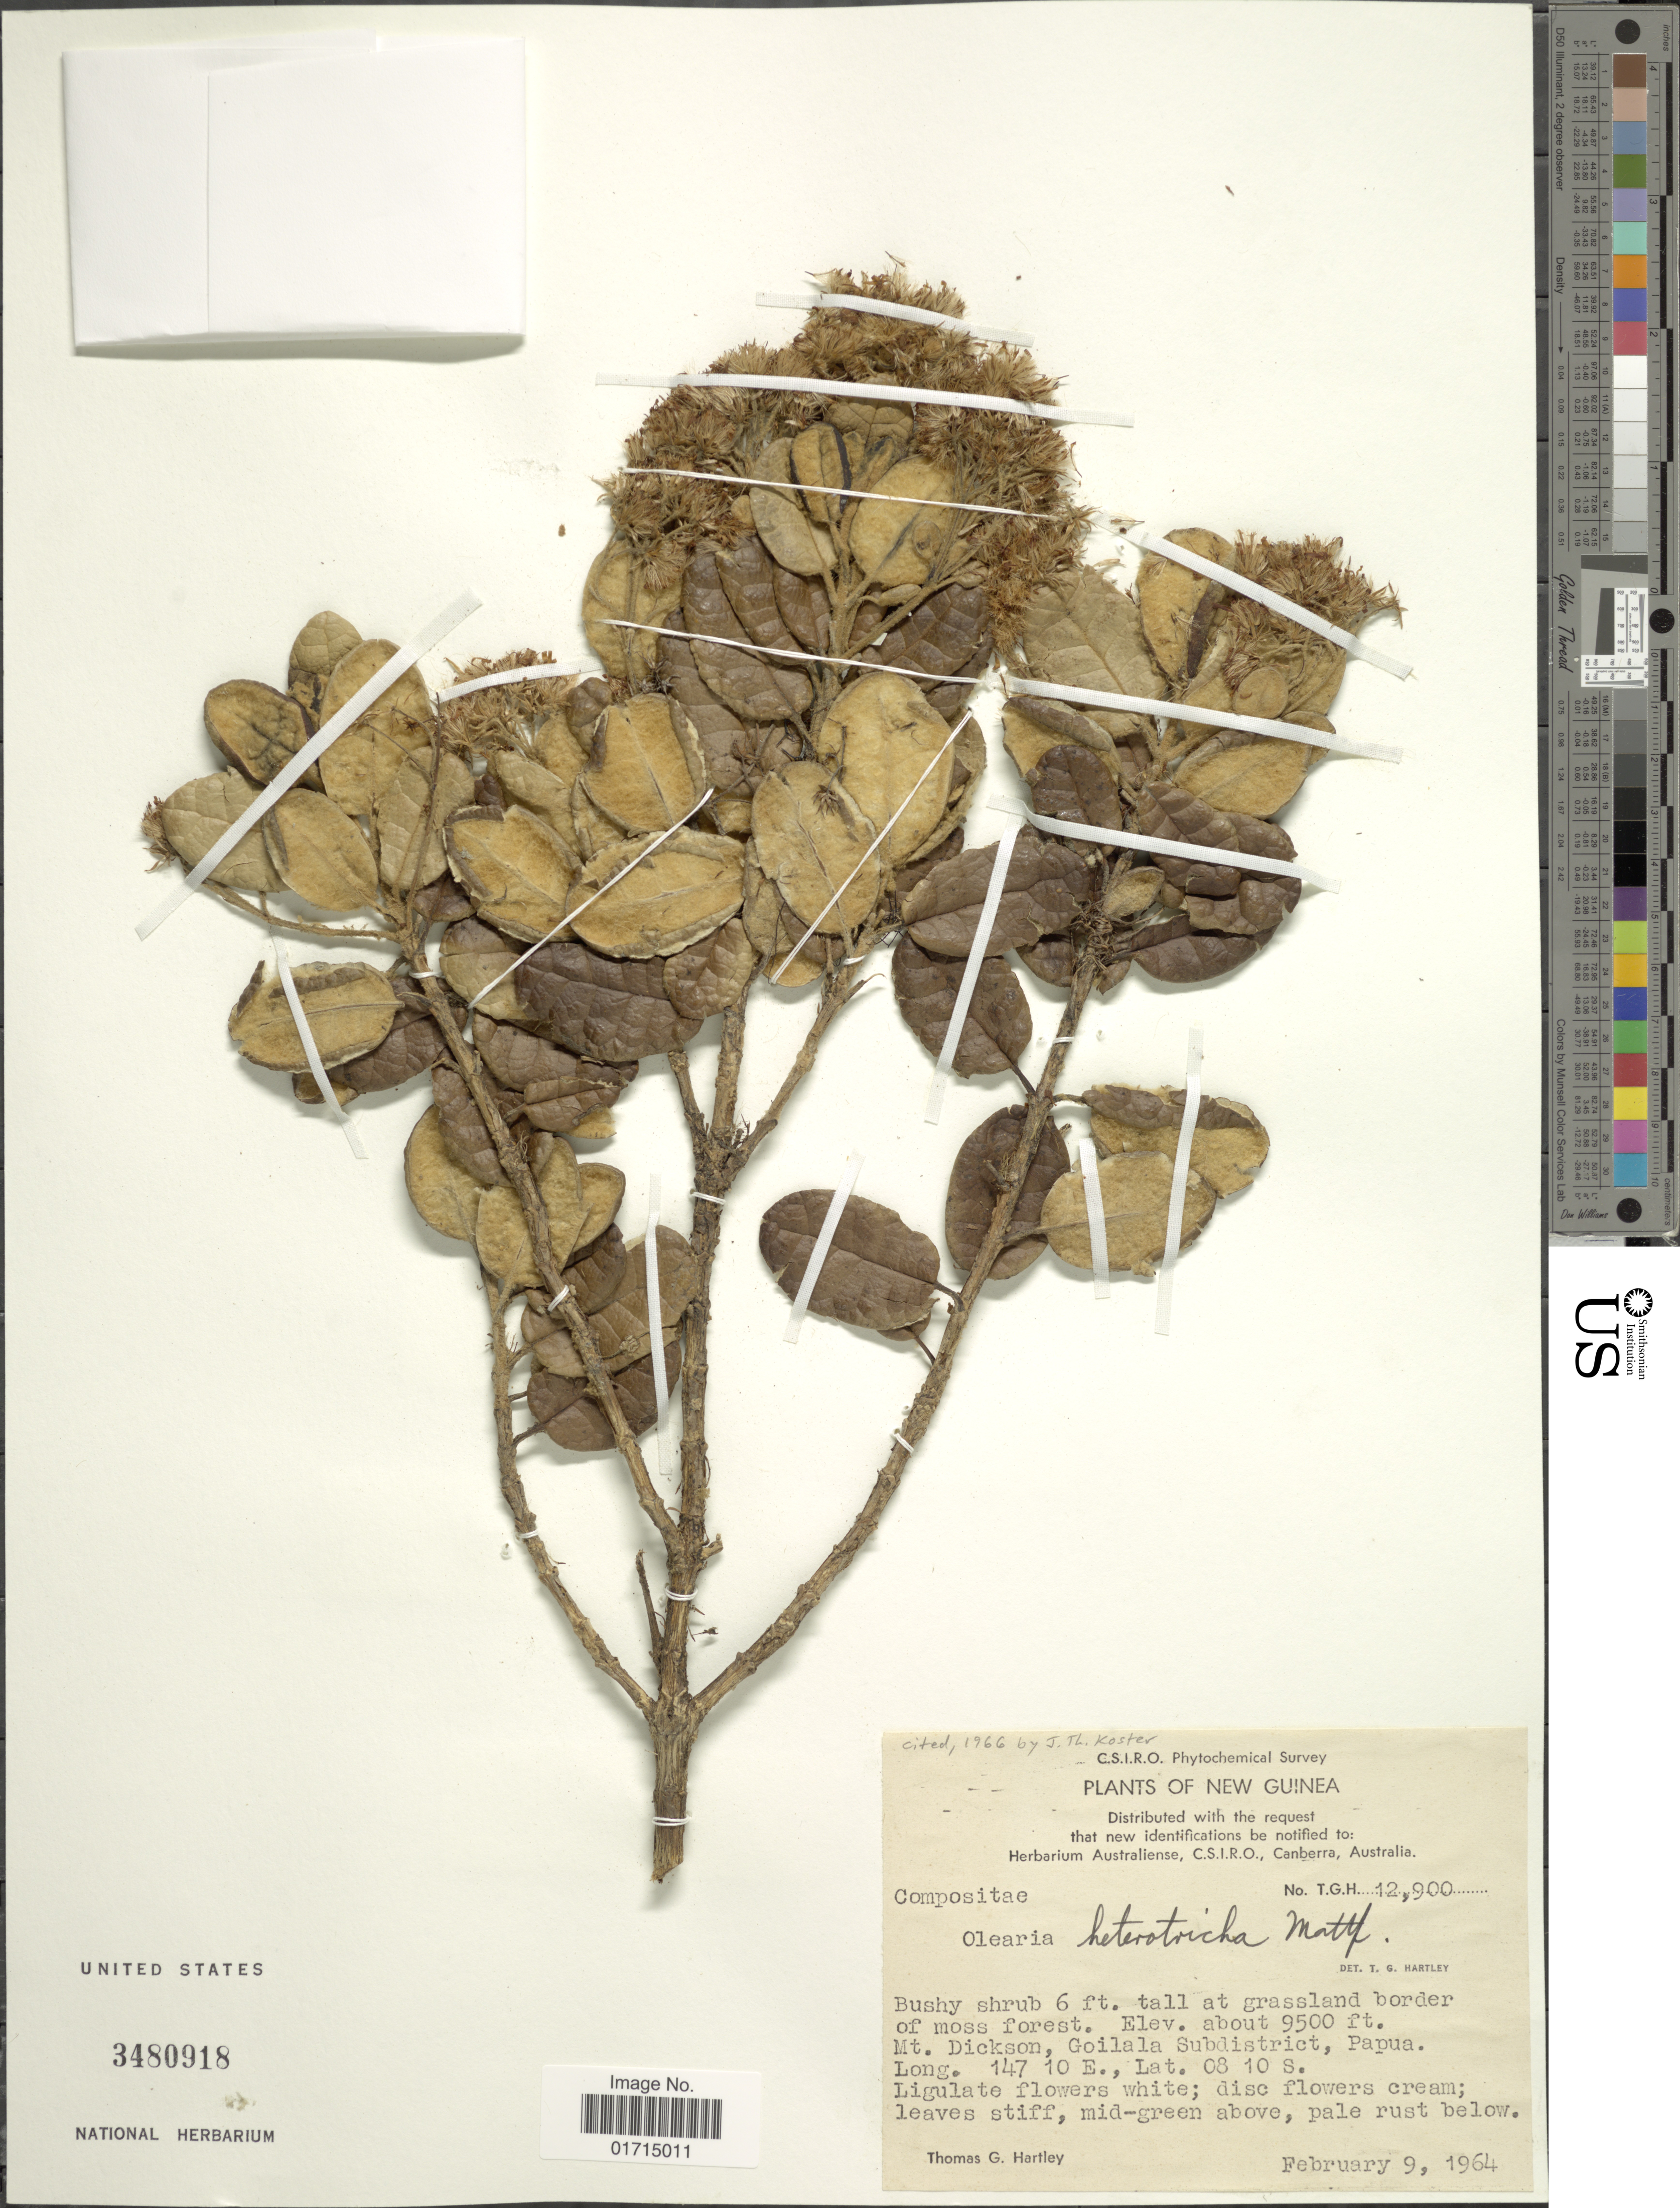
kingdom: Plantae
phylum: Tracheophyta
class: Magnoliopsida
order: Asterales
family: Asteraceae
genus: Olearia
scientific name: Olearia heterotricha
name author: Mattf.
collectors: T. G. Hartley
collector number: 12900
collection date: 1964-02-09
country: Papua New Guinea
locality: Mt. Dickson, Goilala Subdistrict, Papua.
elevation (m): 2896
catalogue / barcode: US 3480918